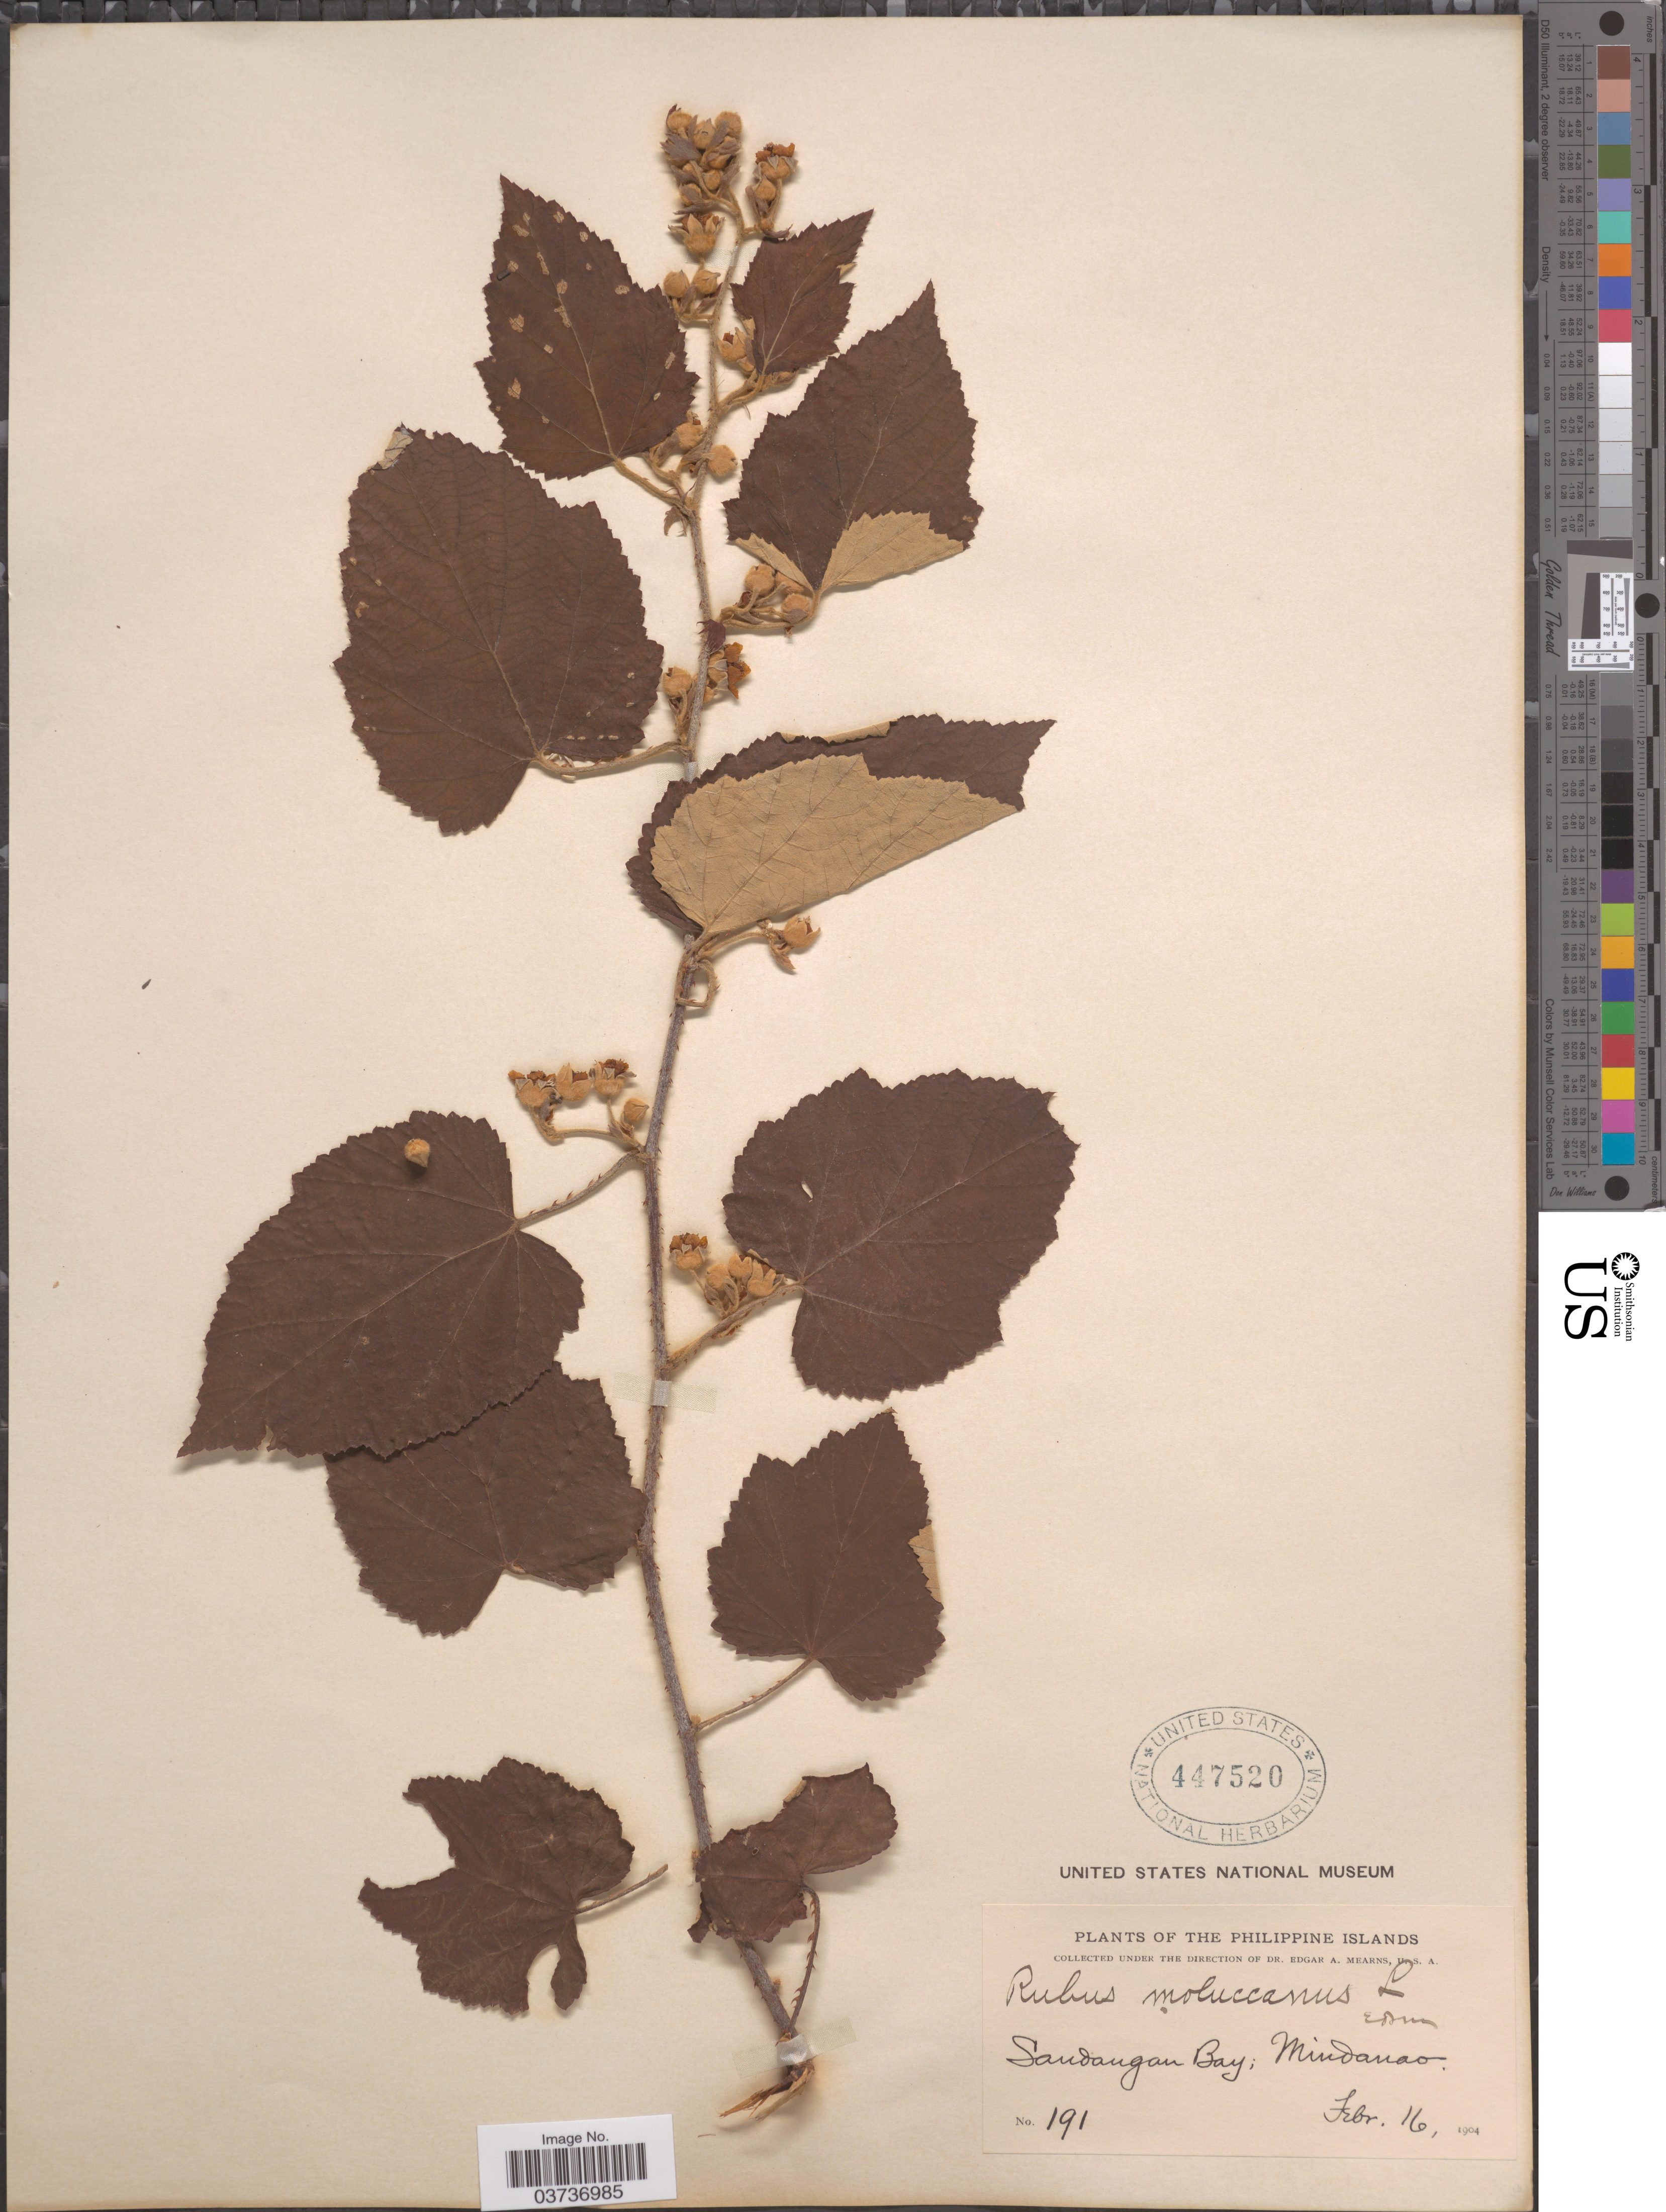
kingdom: Plantae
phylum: Tracheophyta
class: Magnoliopsida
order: Rosales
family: Rosaceae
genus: Rubus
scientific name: Rubus moluccanus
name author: L.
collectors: E. A. Mearns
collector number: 191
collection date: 1904-02-16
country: Philippines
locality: Sandangan Bay; Mindanao.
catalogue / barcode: US 447520